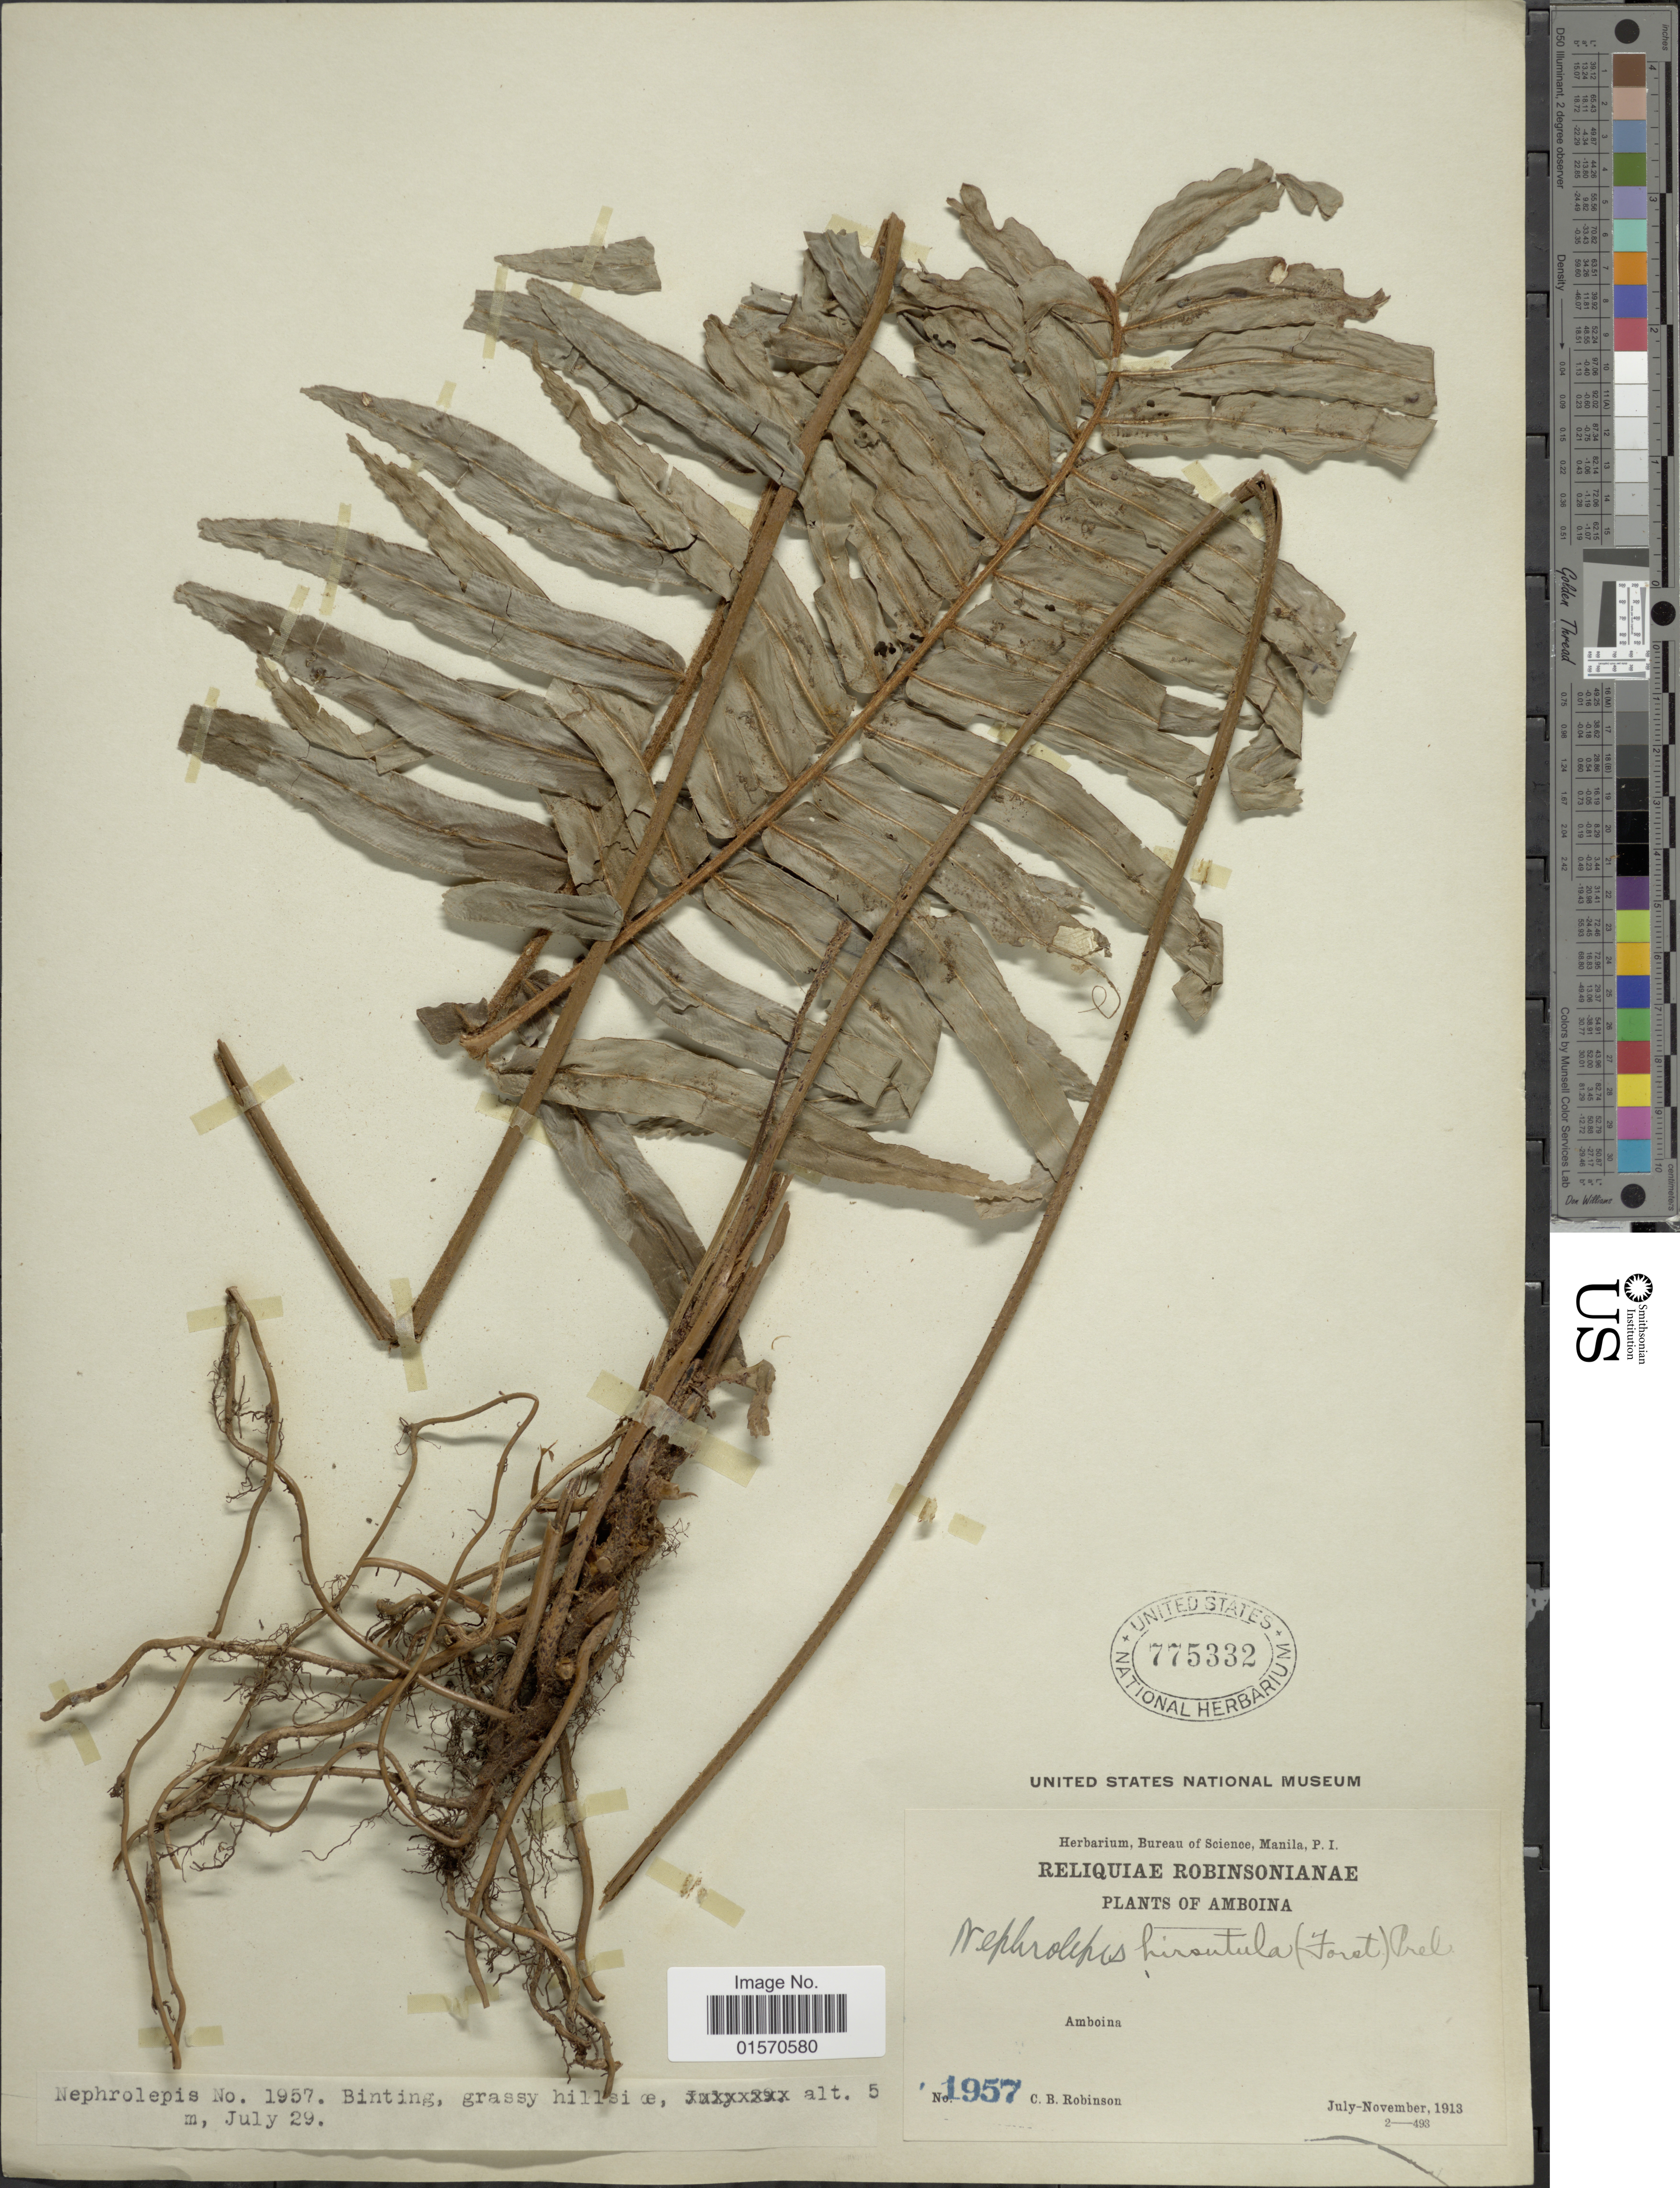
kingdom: Plantae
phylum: Tracheophyta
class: Polypodiopsida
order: Polypodiales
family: Nephrolepidaceae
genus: Nephrolepis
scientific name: Nephrolepis hirsutula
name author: (G. Forst.) C. Presl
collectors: C. Robinson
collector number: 1957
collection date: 1913-07/1913-11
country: Indonesia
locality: Amboina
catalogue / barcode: US 775332